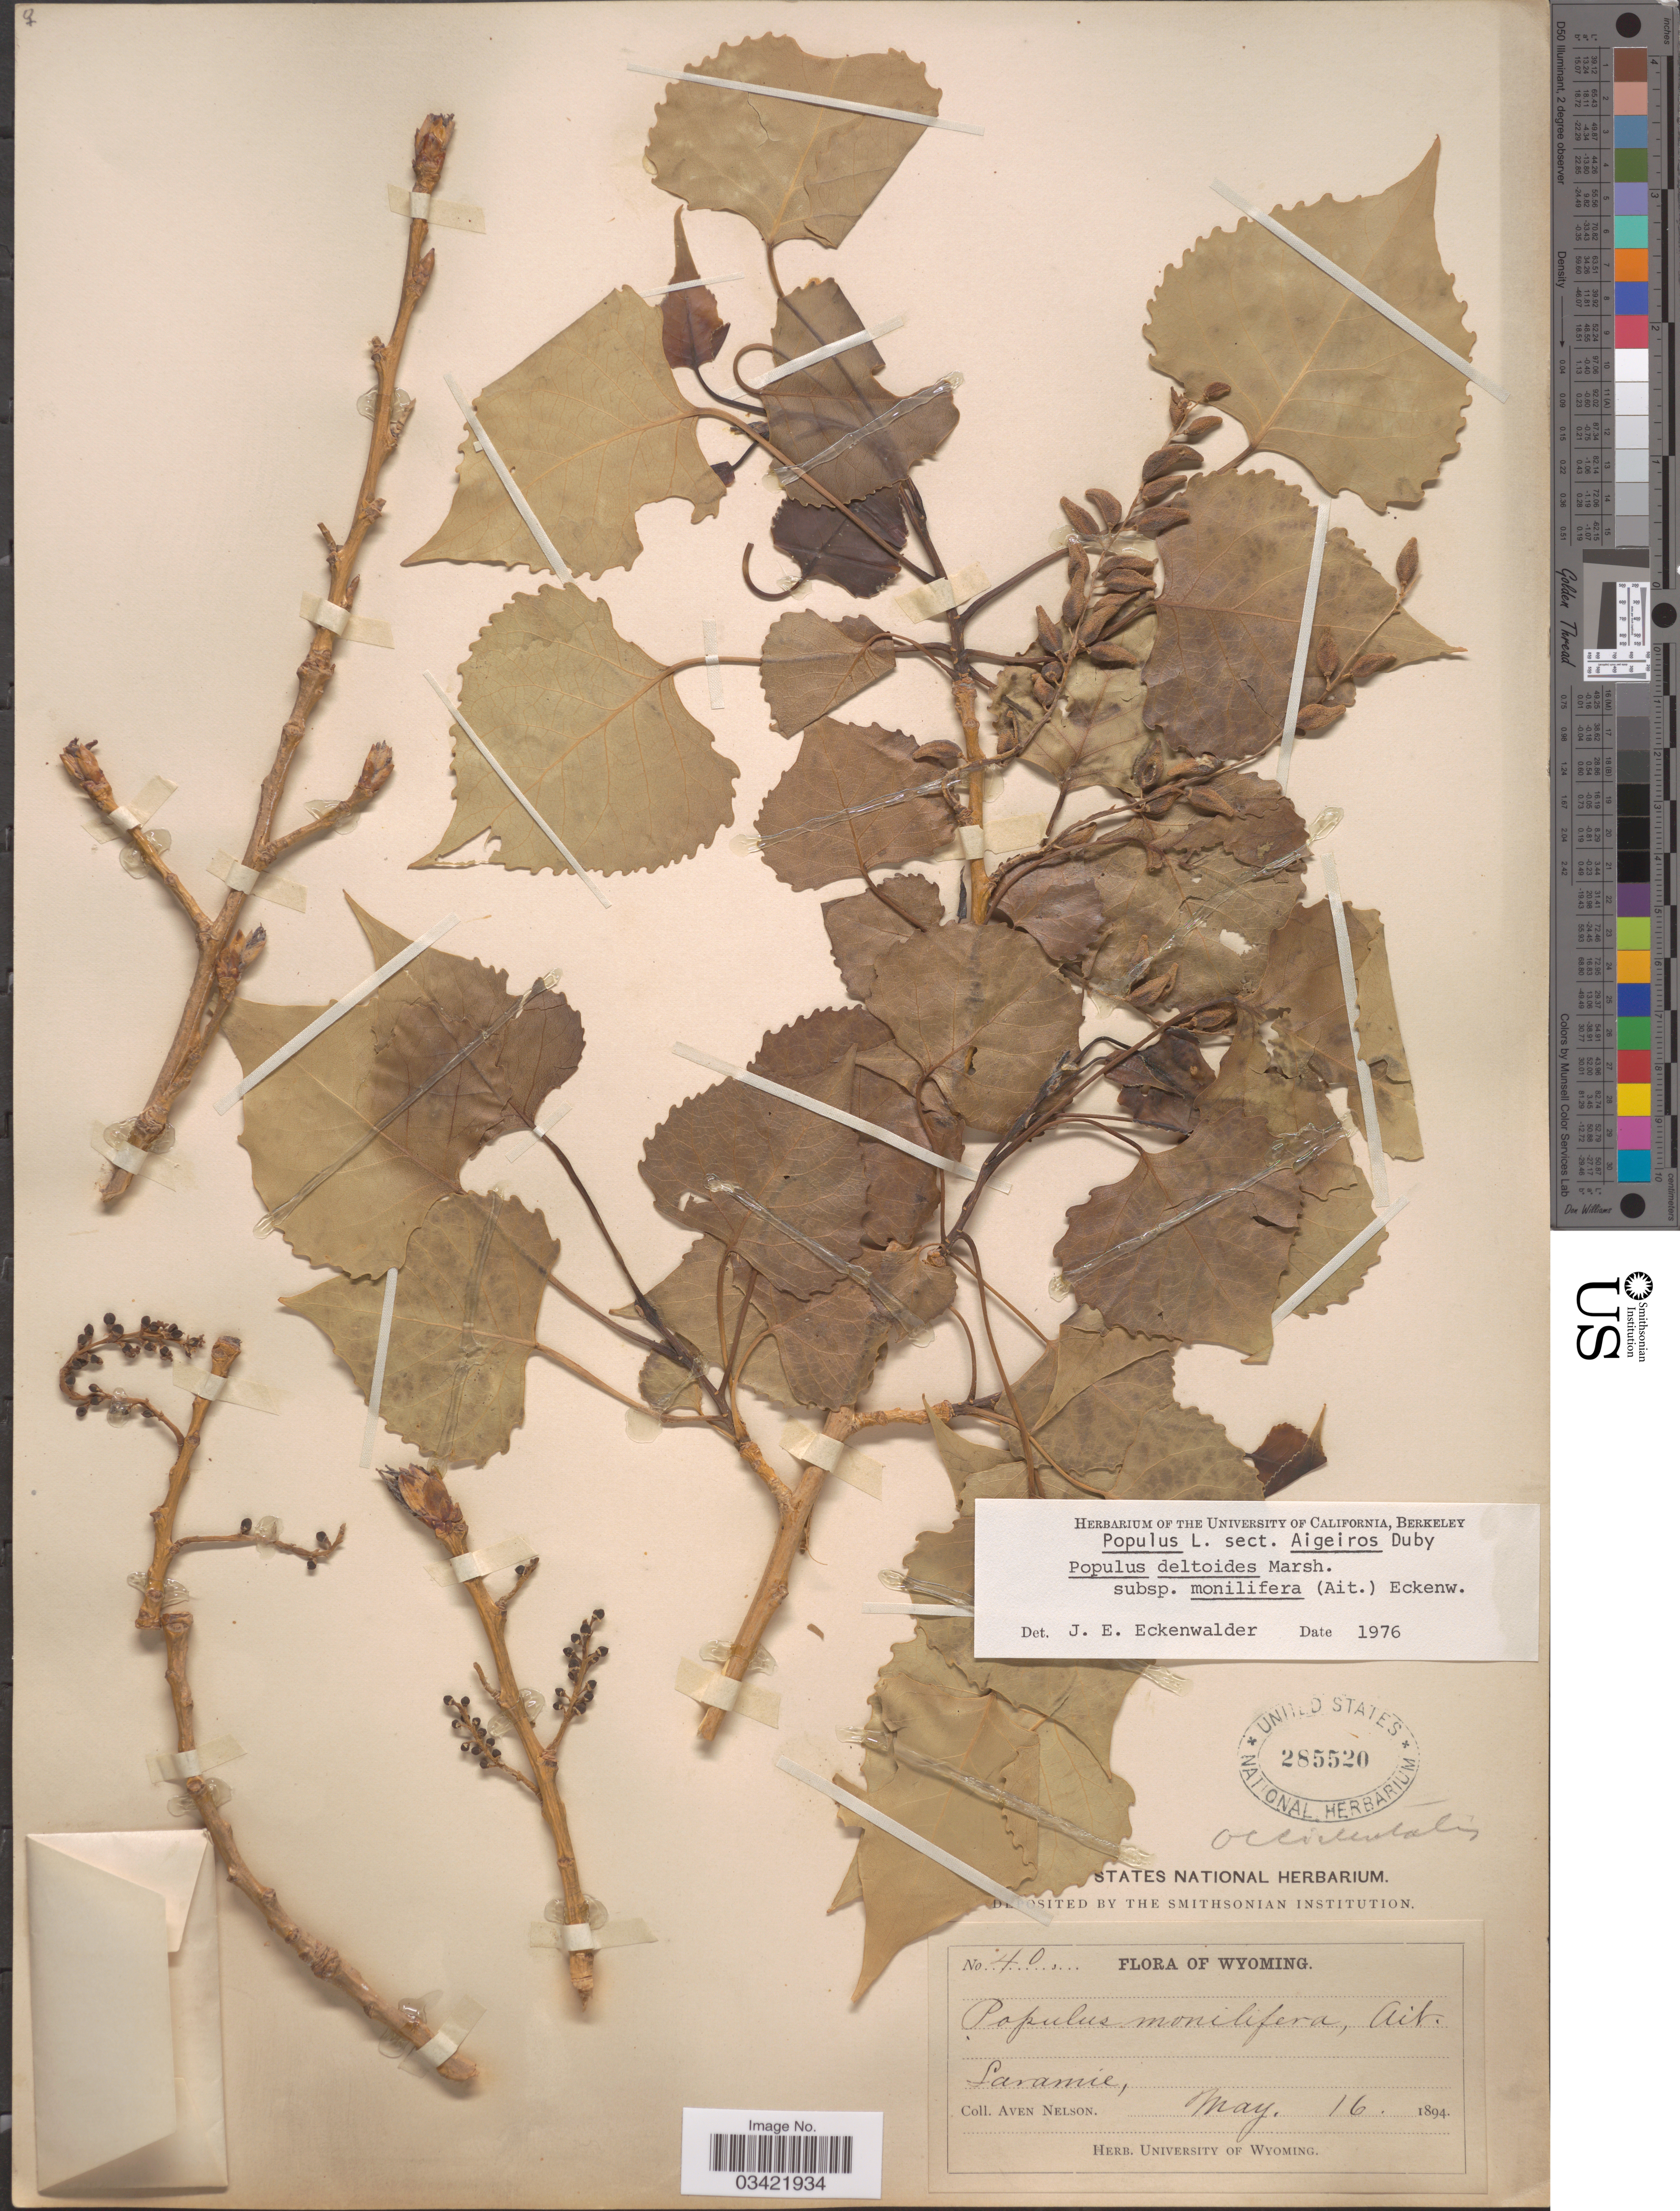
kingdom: Plantae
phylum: Tracheophyta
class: Magnoliopsida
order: Malpighiales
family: Salicaceae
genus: Populus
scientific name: Populus deltoides subsp. monilifera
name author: (Aiton) Eckenw.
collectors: A. Nelson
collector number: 40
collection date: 1894-05-16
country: United States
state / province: Wyoming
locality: Laramie.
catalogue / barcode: US 285520